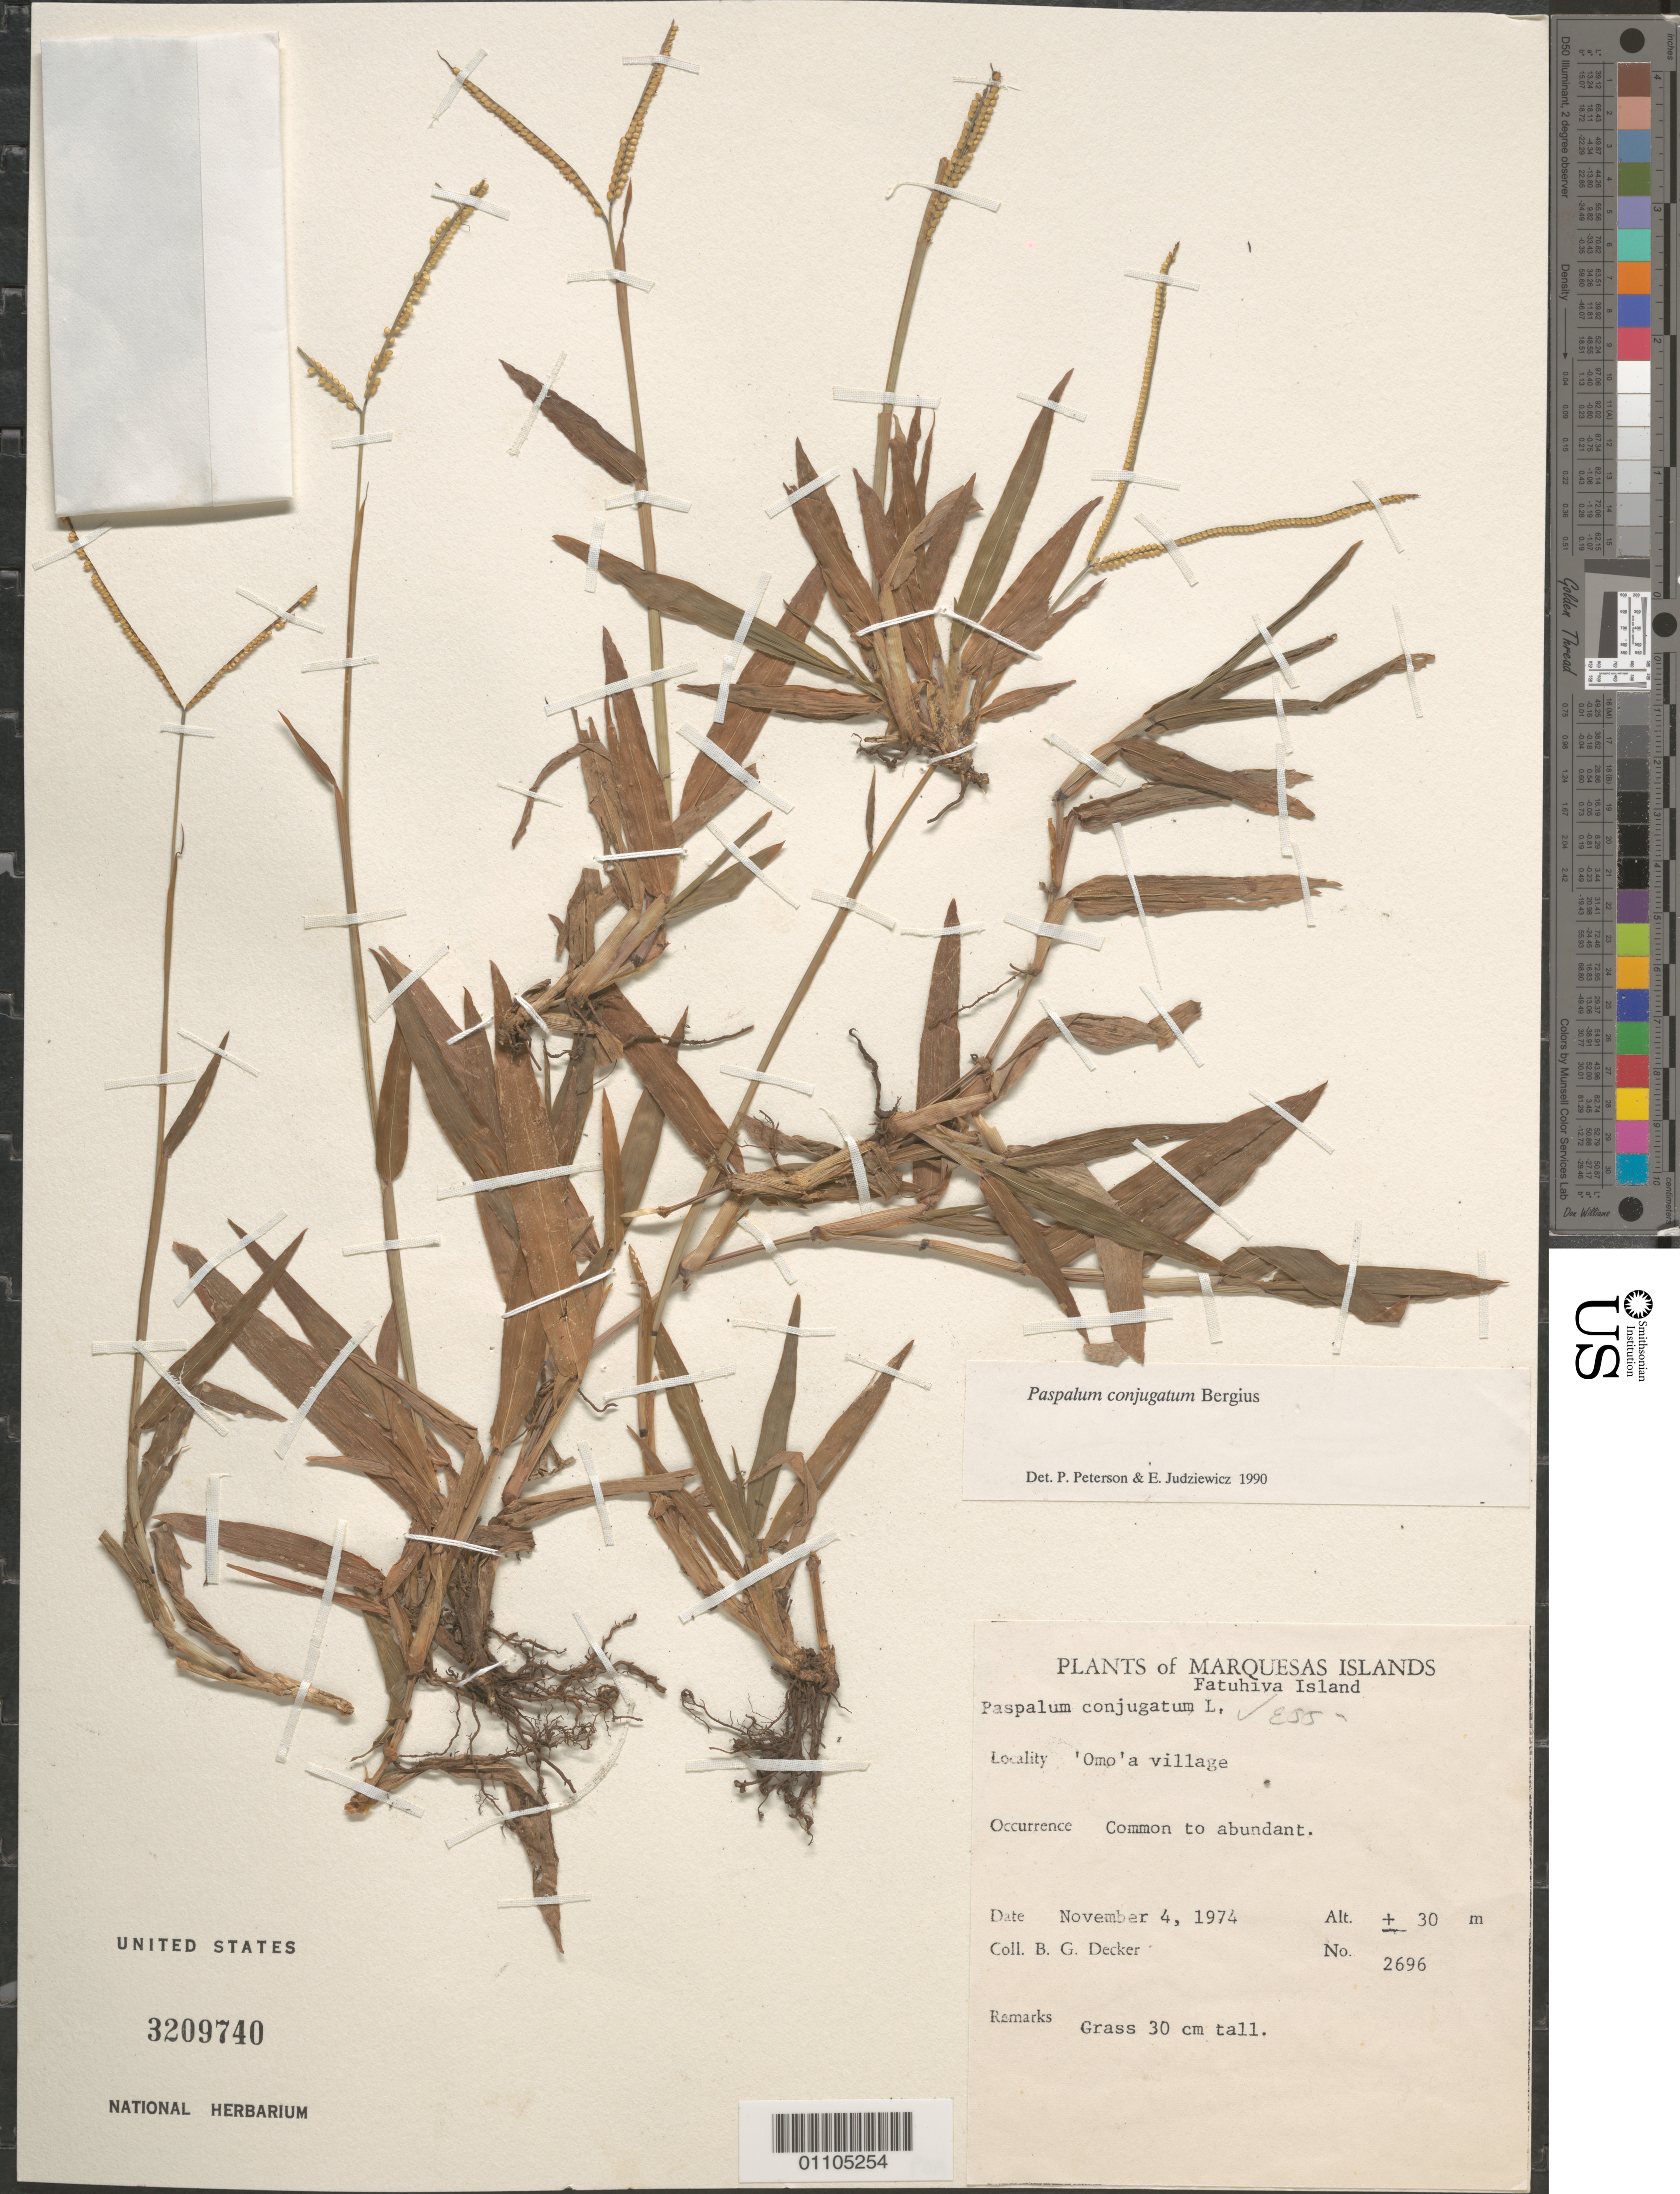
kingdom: Plantae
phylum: Tracheophyta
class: Liliopsida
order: Poales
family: Poaceae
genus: Paspalum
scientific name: Paspalum conjugatum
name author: P.J. Bergius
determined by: Peterson, P. M.; Judziewicz, E. J.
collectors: B. G. Decker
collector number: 2696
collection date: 1974-11-04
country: French Polynesia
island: Fatu Hiva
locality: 'Omo'a village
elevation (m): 30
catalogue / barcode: US 3209740